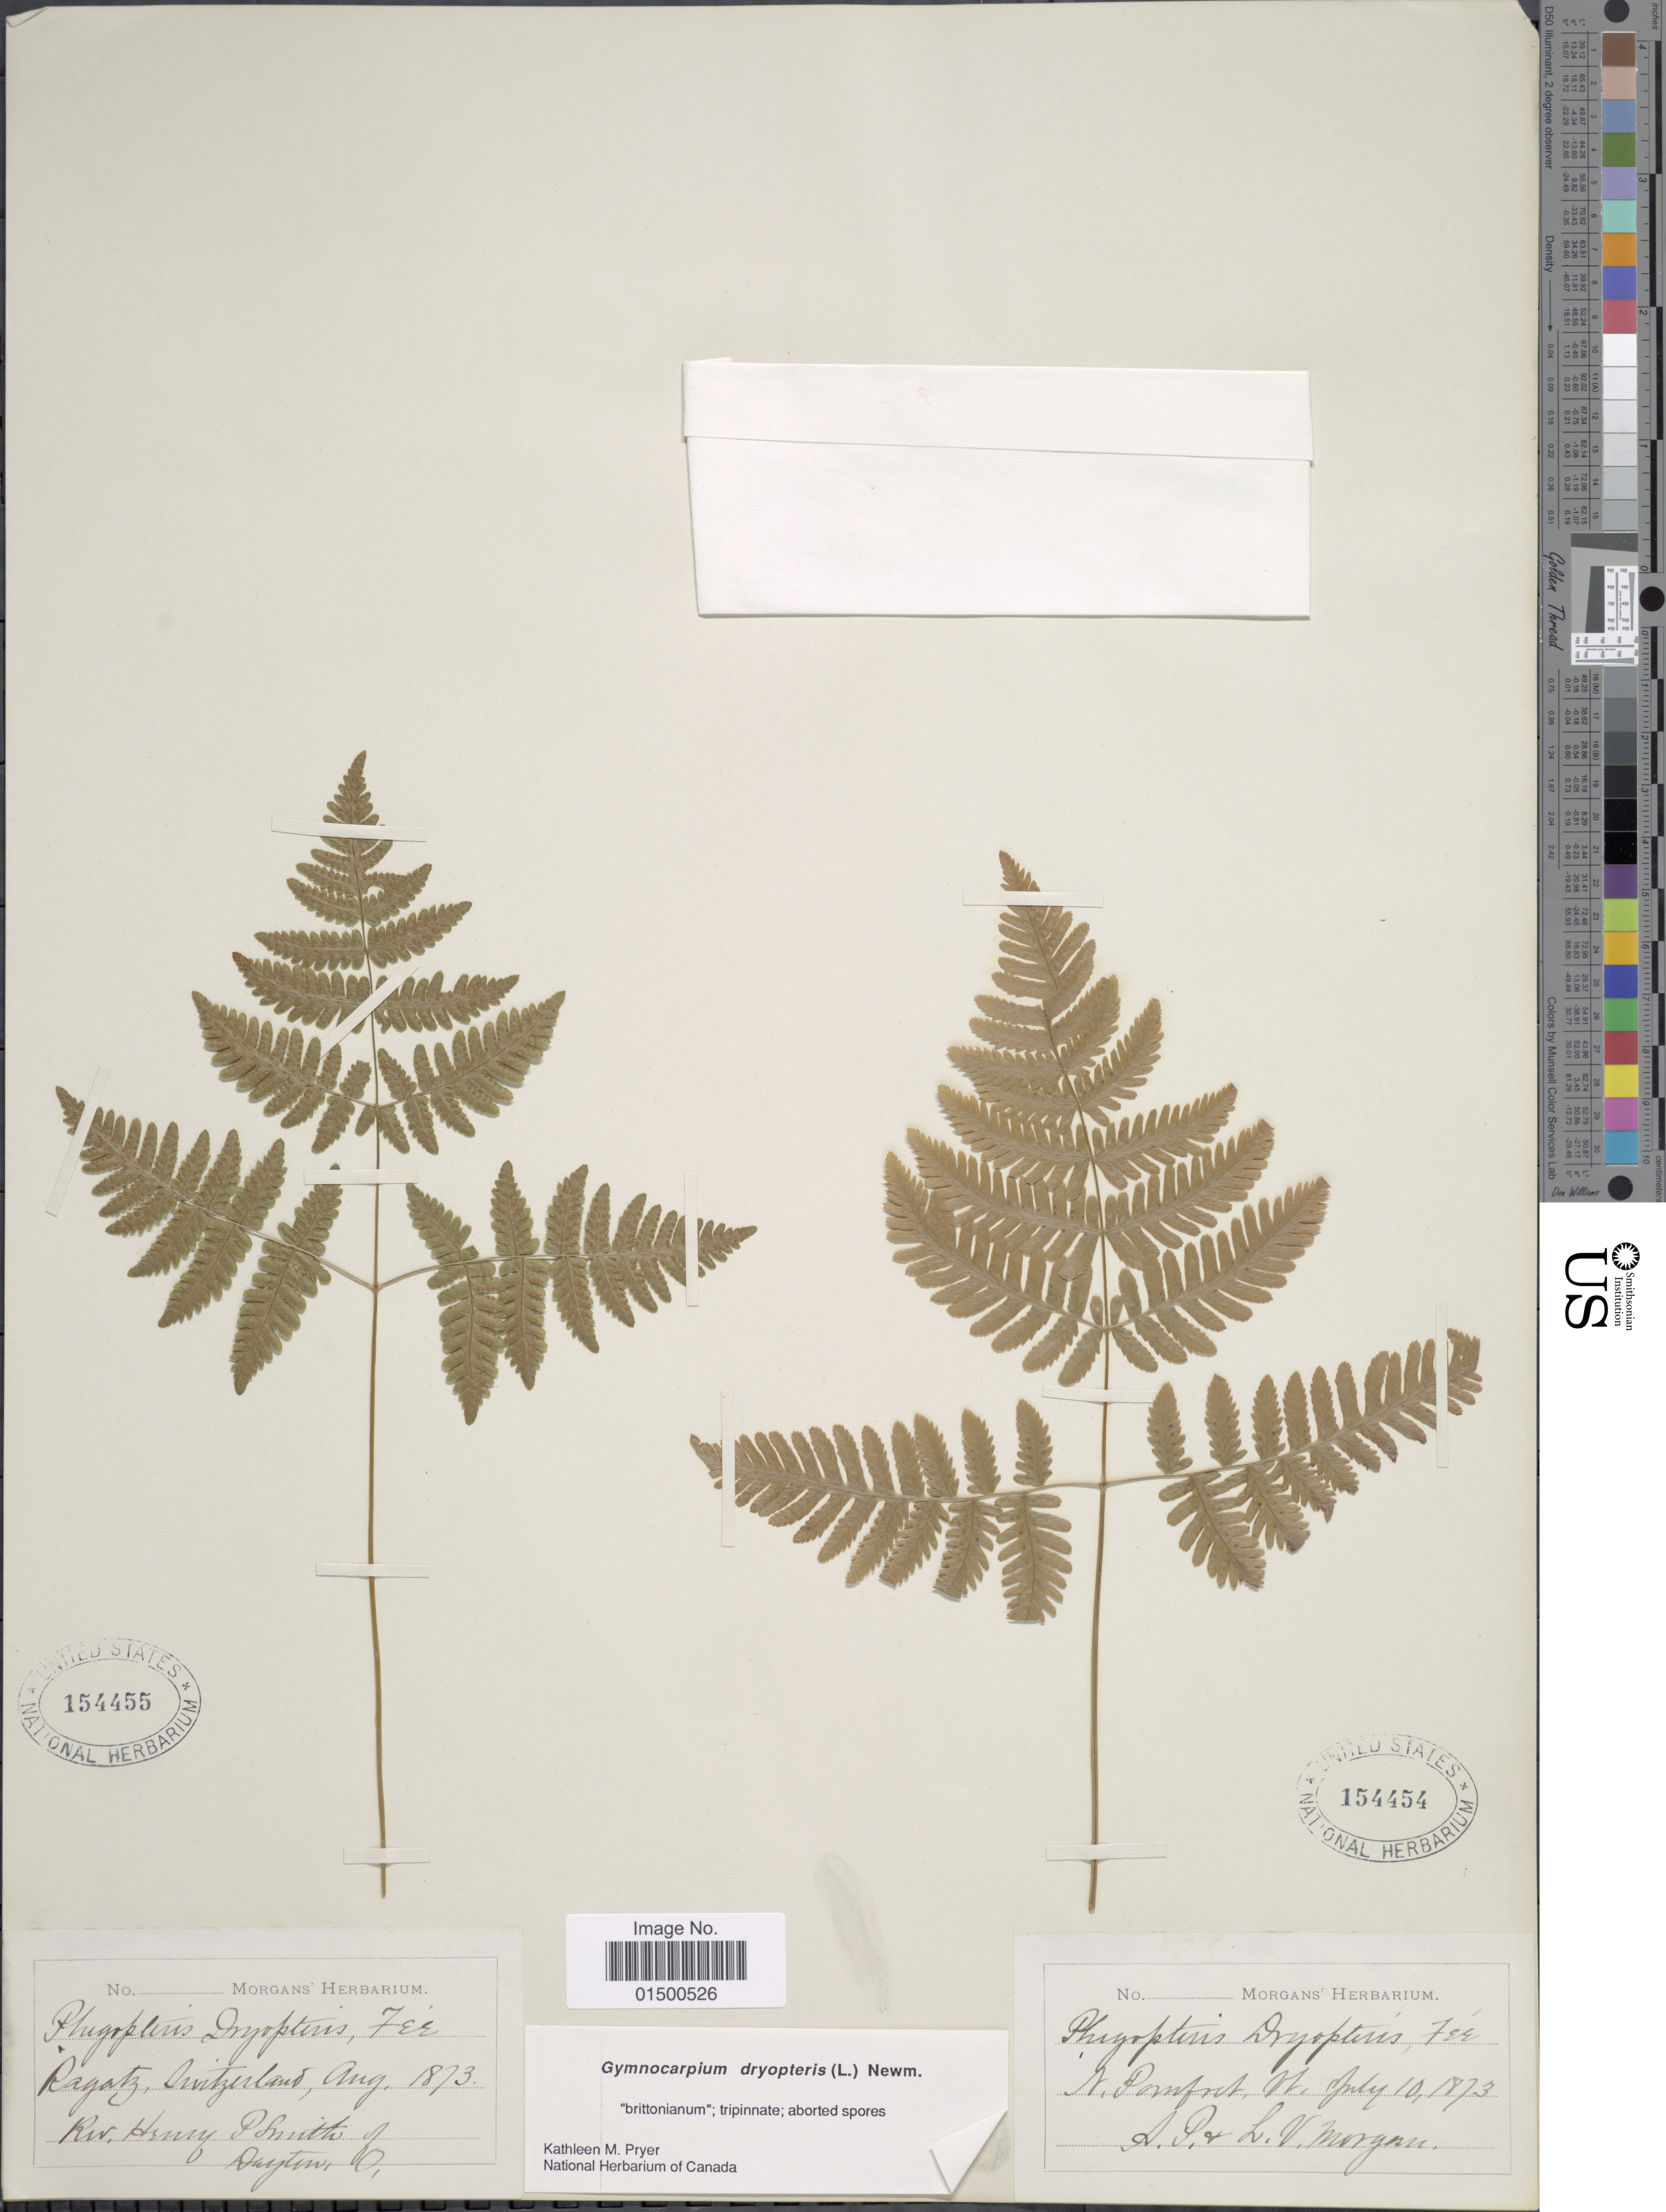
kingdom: Plantae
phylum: Tracheophyta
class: Polypodiopsida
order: Polypodiales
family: Cystopteridaceae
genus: Gymnocarpium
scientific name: Gymnocarpium dryopteris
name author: (L.) Newman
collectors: H. Smith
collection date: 1873-08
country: Switzerland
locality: Ragatz,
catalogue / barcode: US 154455